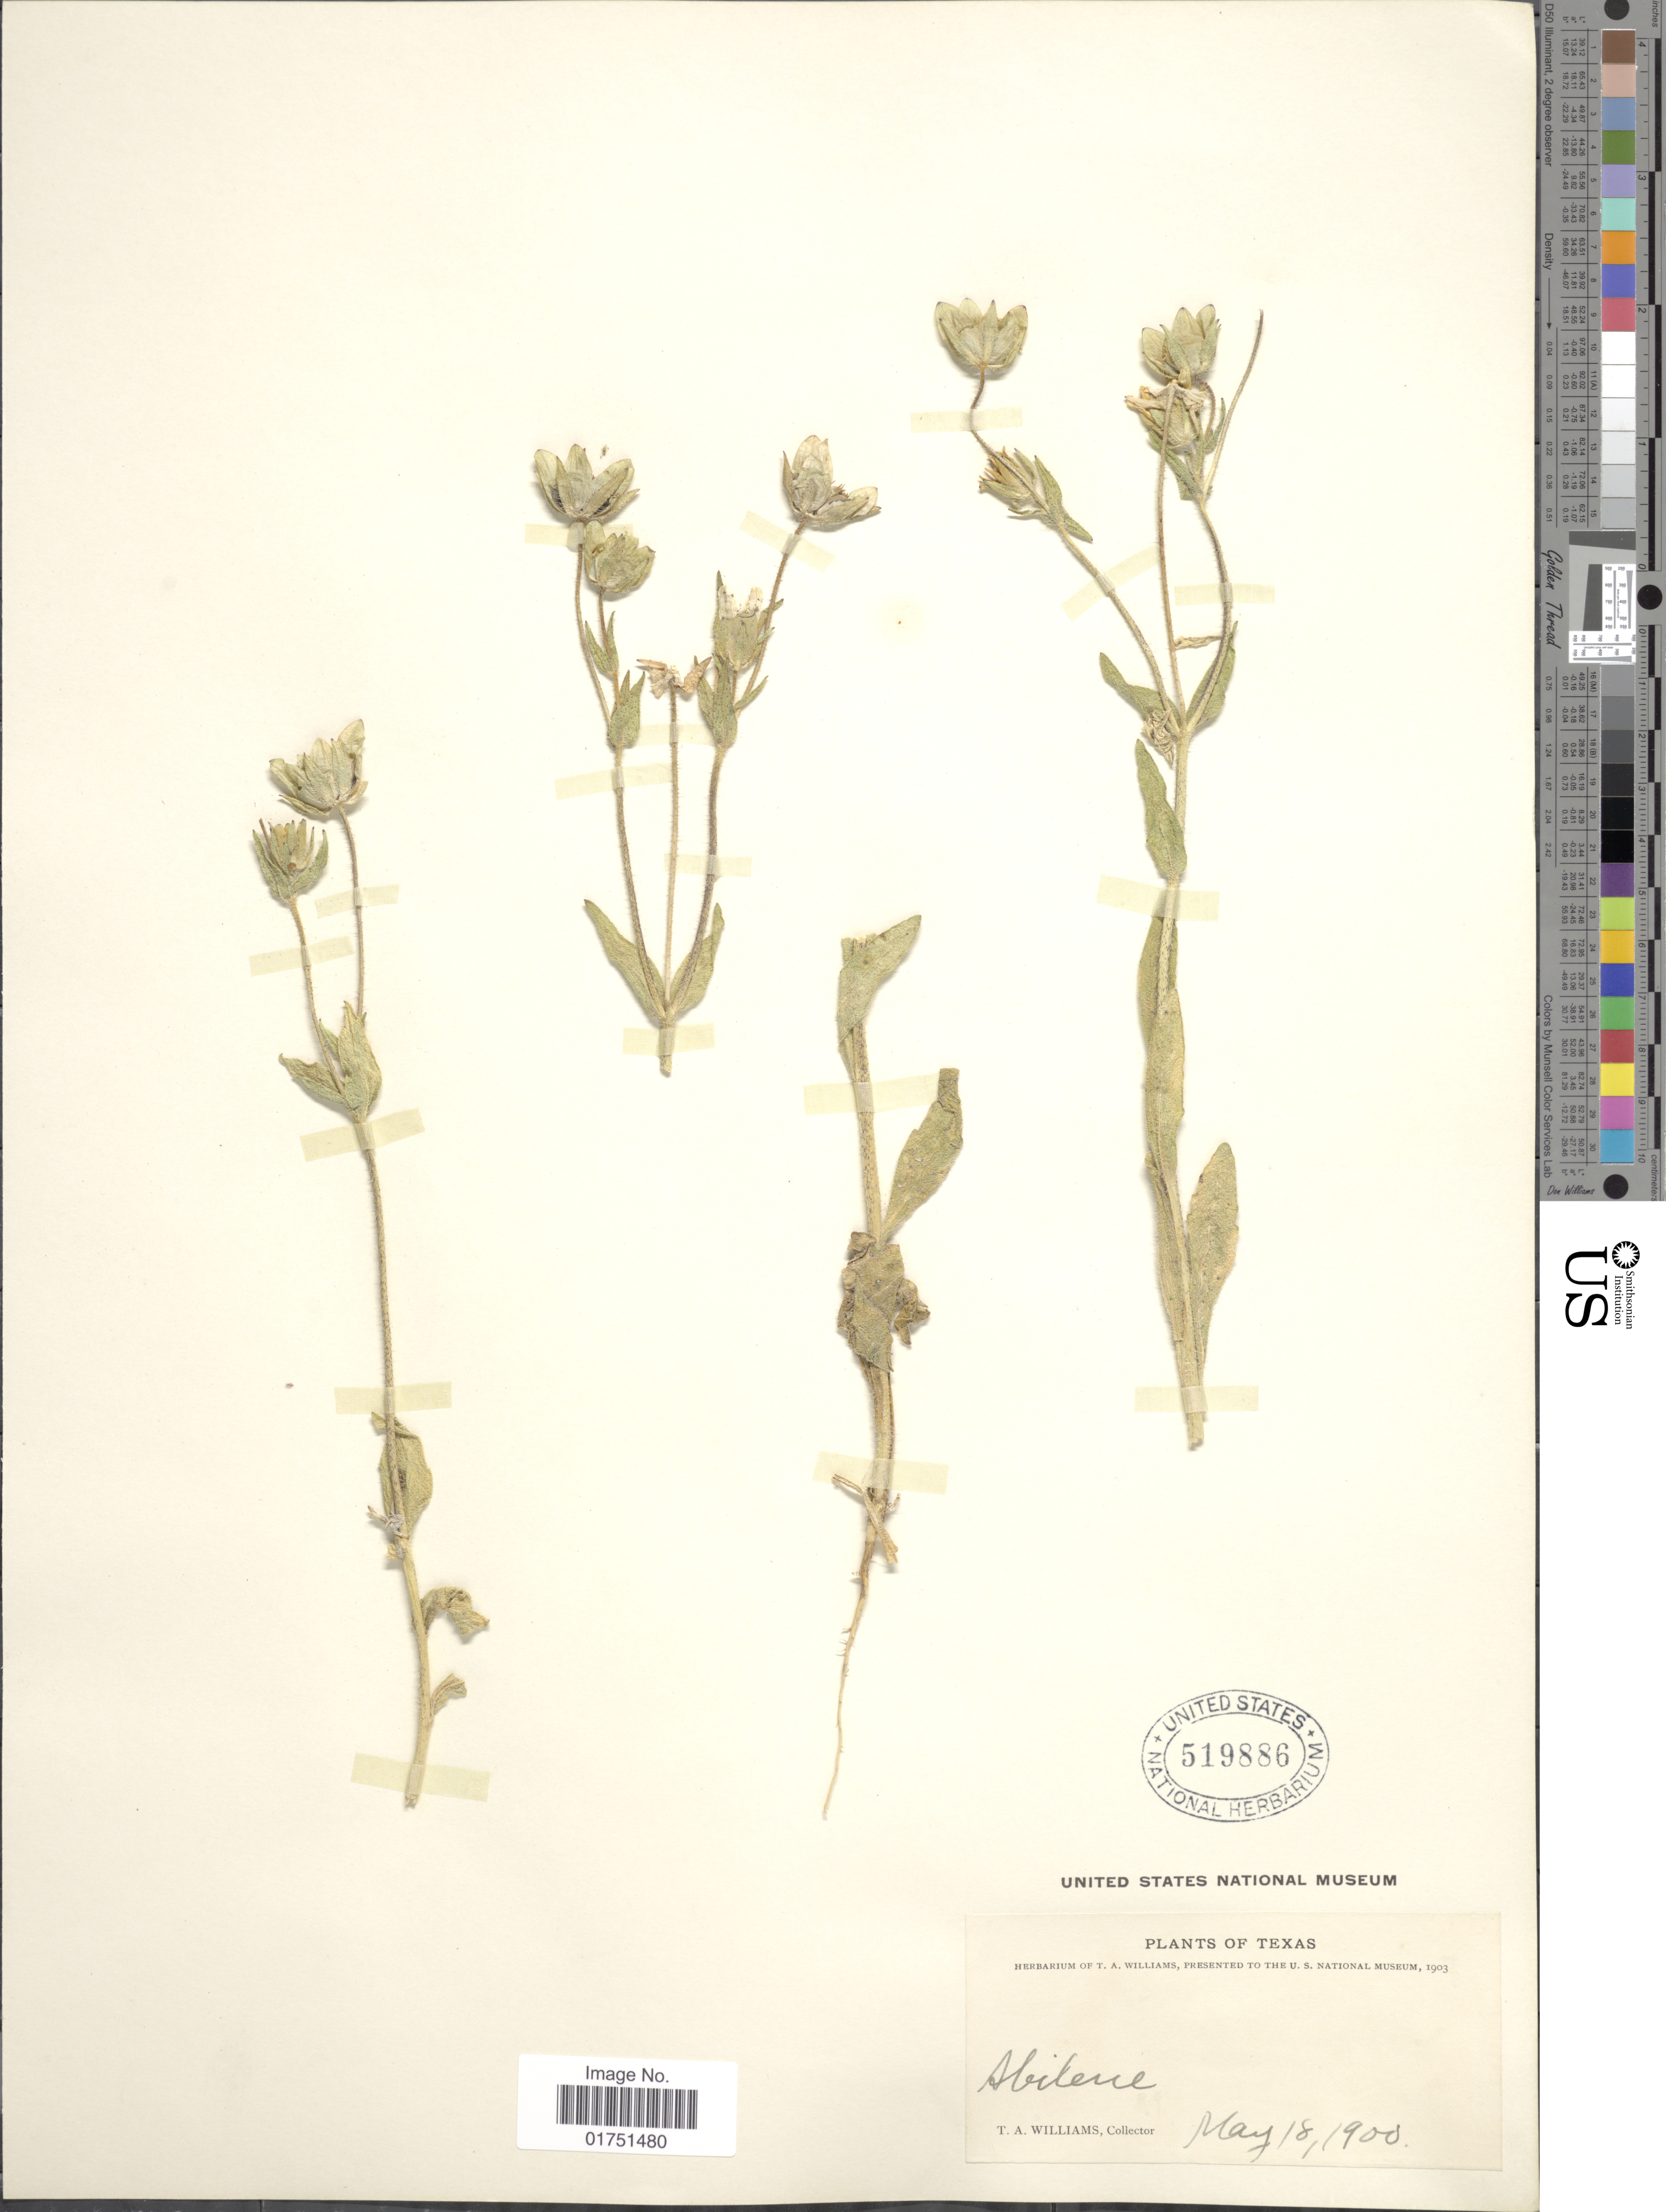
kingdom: Plantae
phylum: Tracheophyta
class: Magnoliopsida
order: Asterales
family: Asteraceae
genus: Lindheimera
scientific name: Lindheimera texana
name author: A. Gray & Engelm. in A. Gray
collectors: T. A. Williams (herbarium)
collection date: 1900-05-18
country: United States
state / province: Texas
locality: Abilene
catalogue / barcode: US 519886